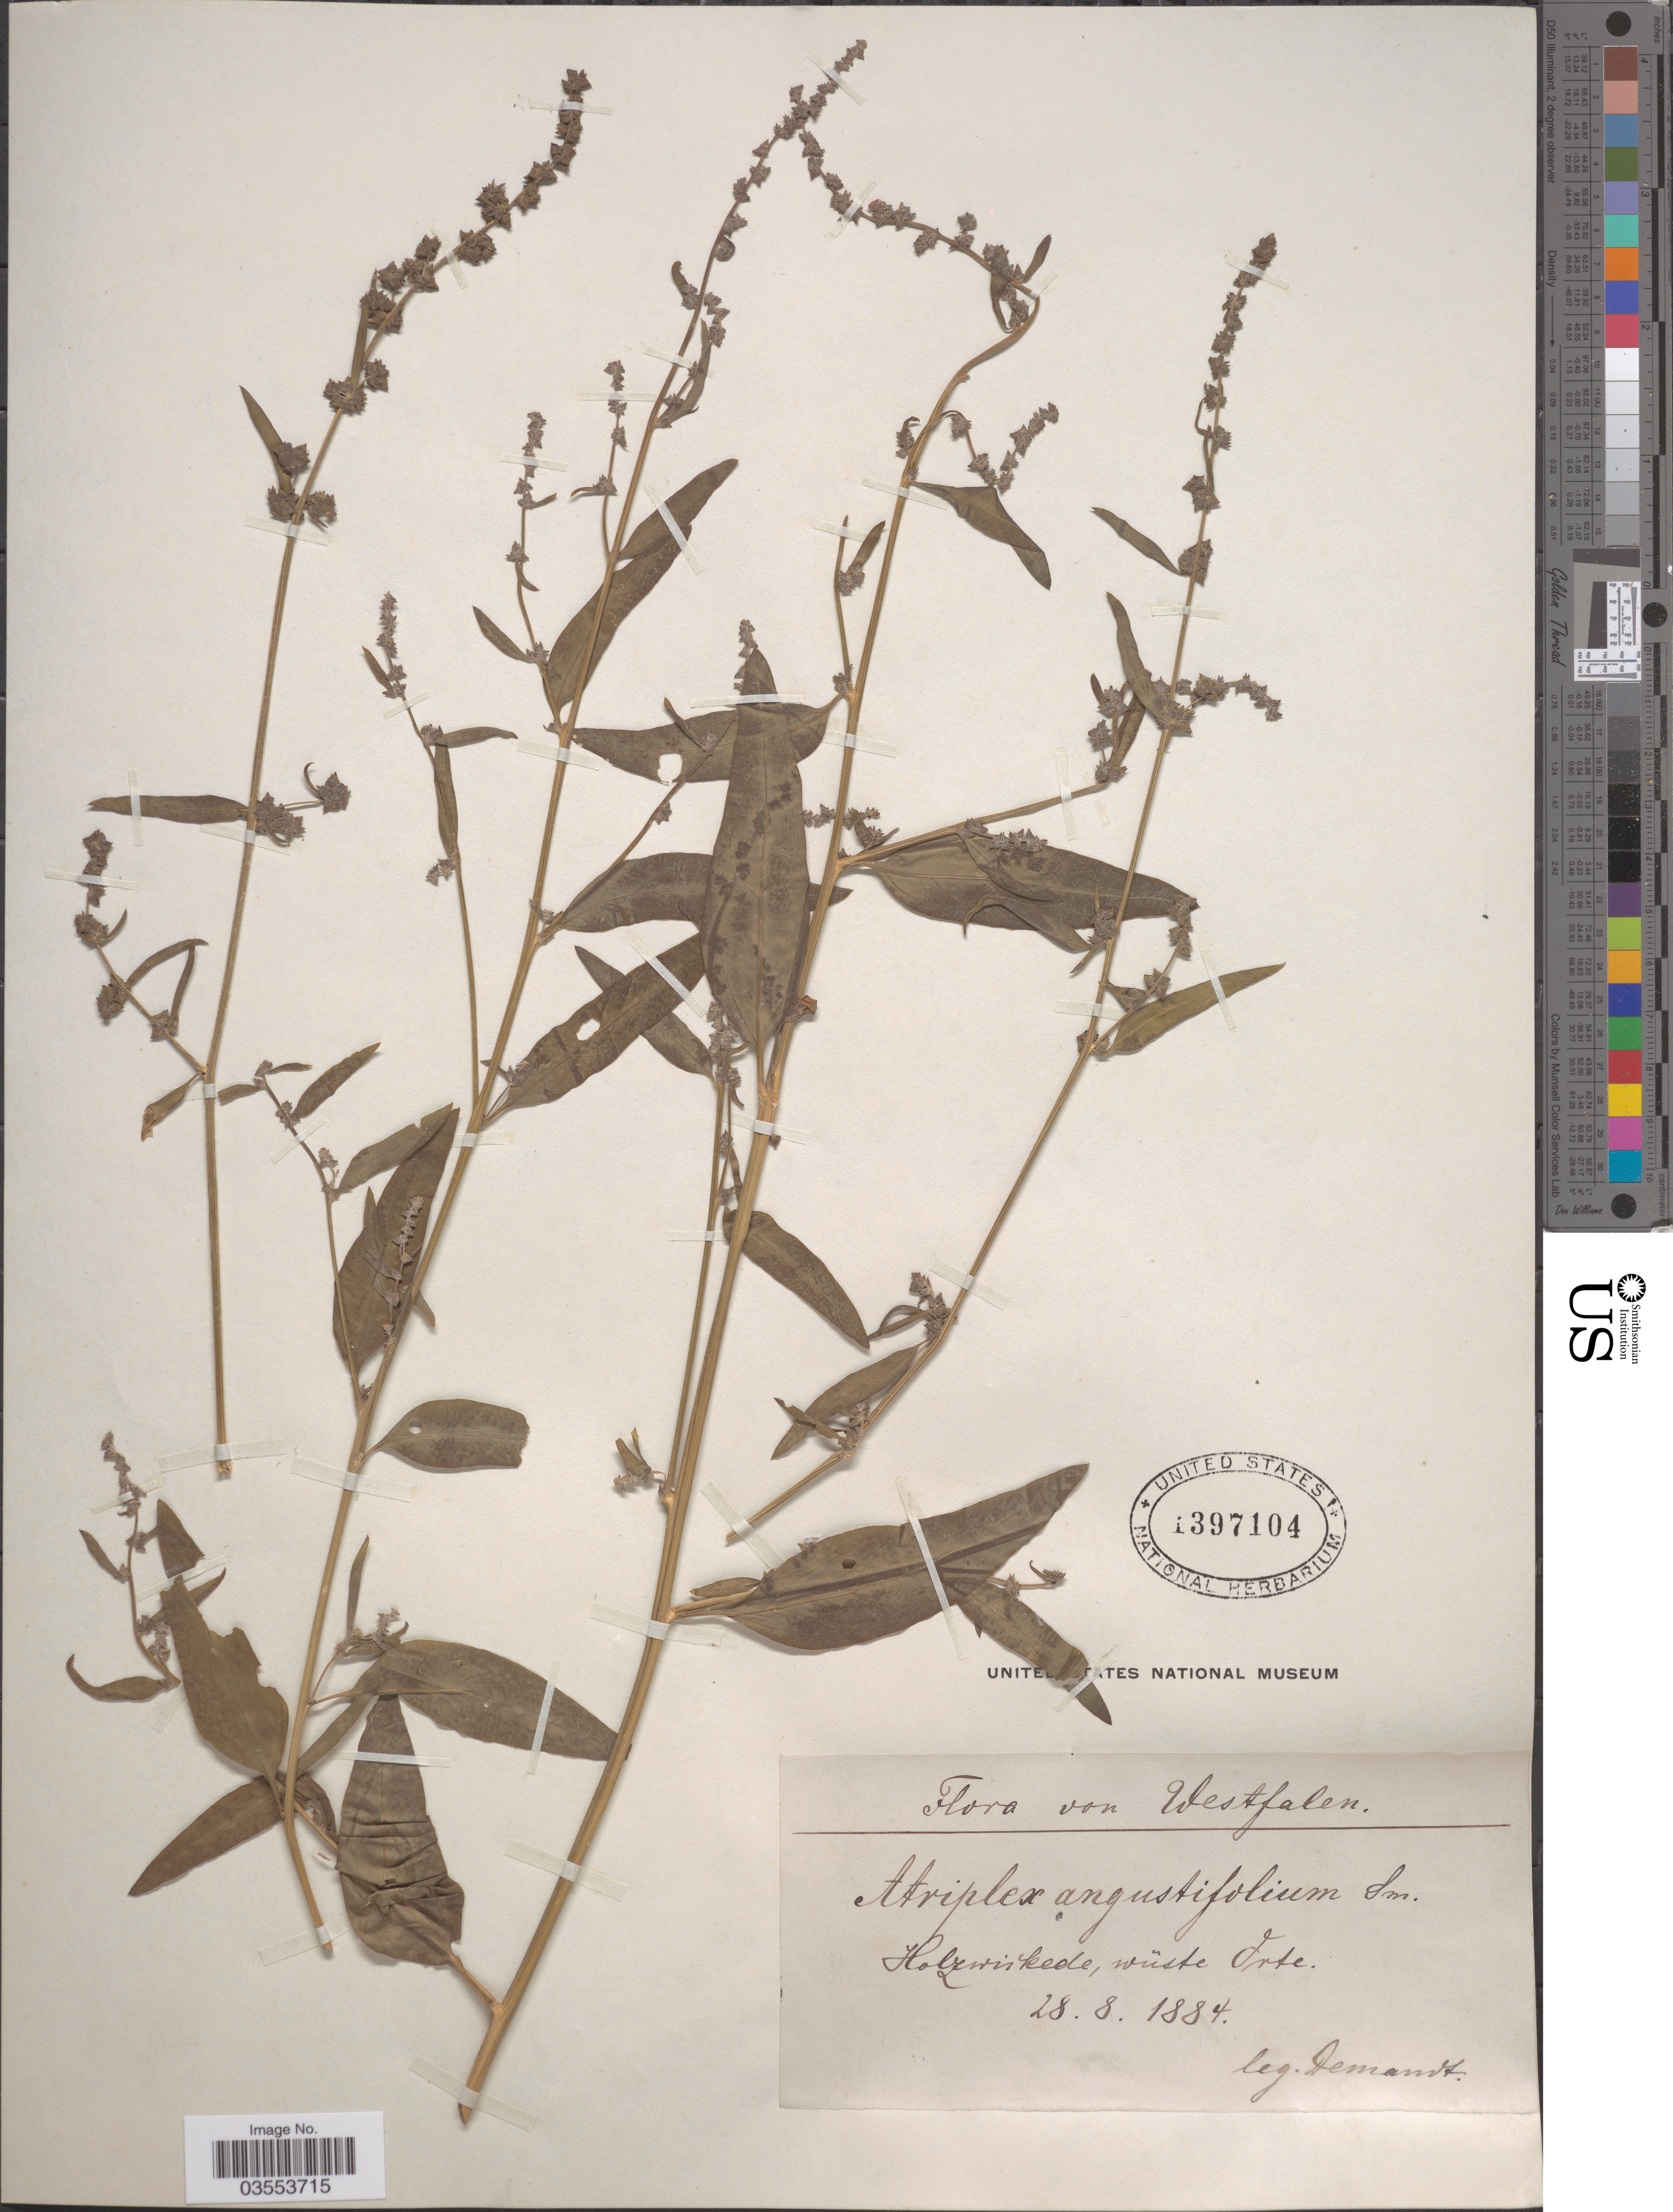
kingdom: Plantae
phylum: Tracheophyta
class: Magnoliopsida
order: Caryophyllales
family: Amaranthaceae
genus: Atriplex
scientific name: Atriplex angustifolia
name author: Sm.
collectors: -. Demandt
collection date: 1884-08-28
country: Germany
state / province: Nordrhein-Westfalen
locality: Westfalen. Holzwickede, wüste Orte.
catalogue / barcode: US 1397104